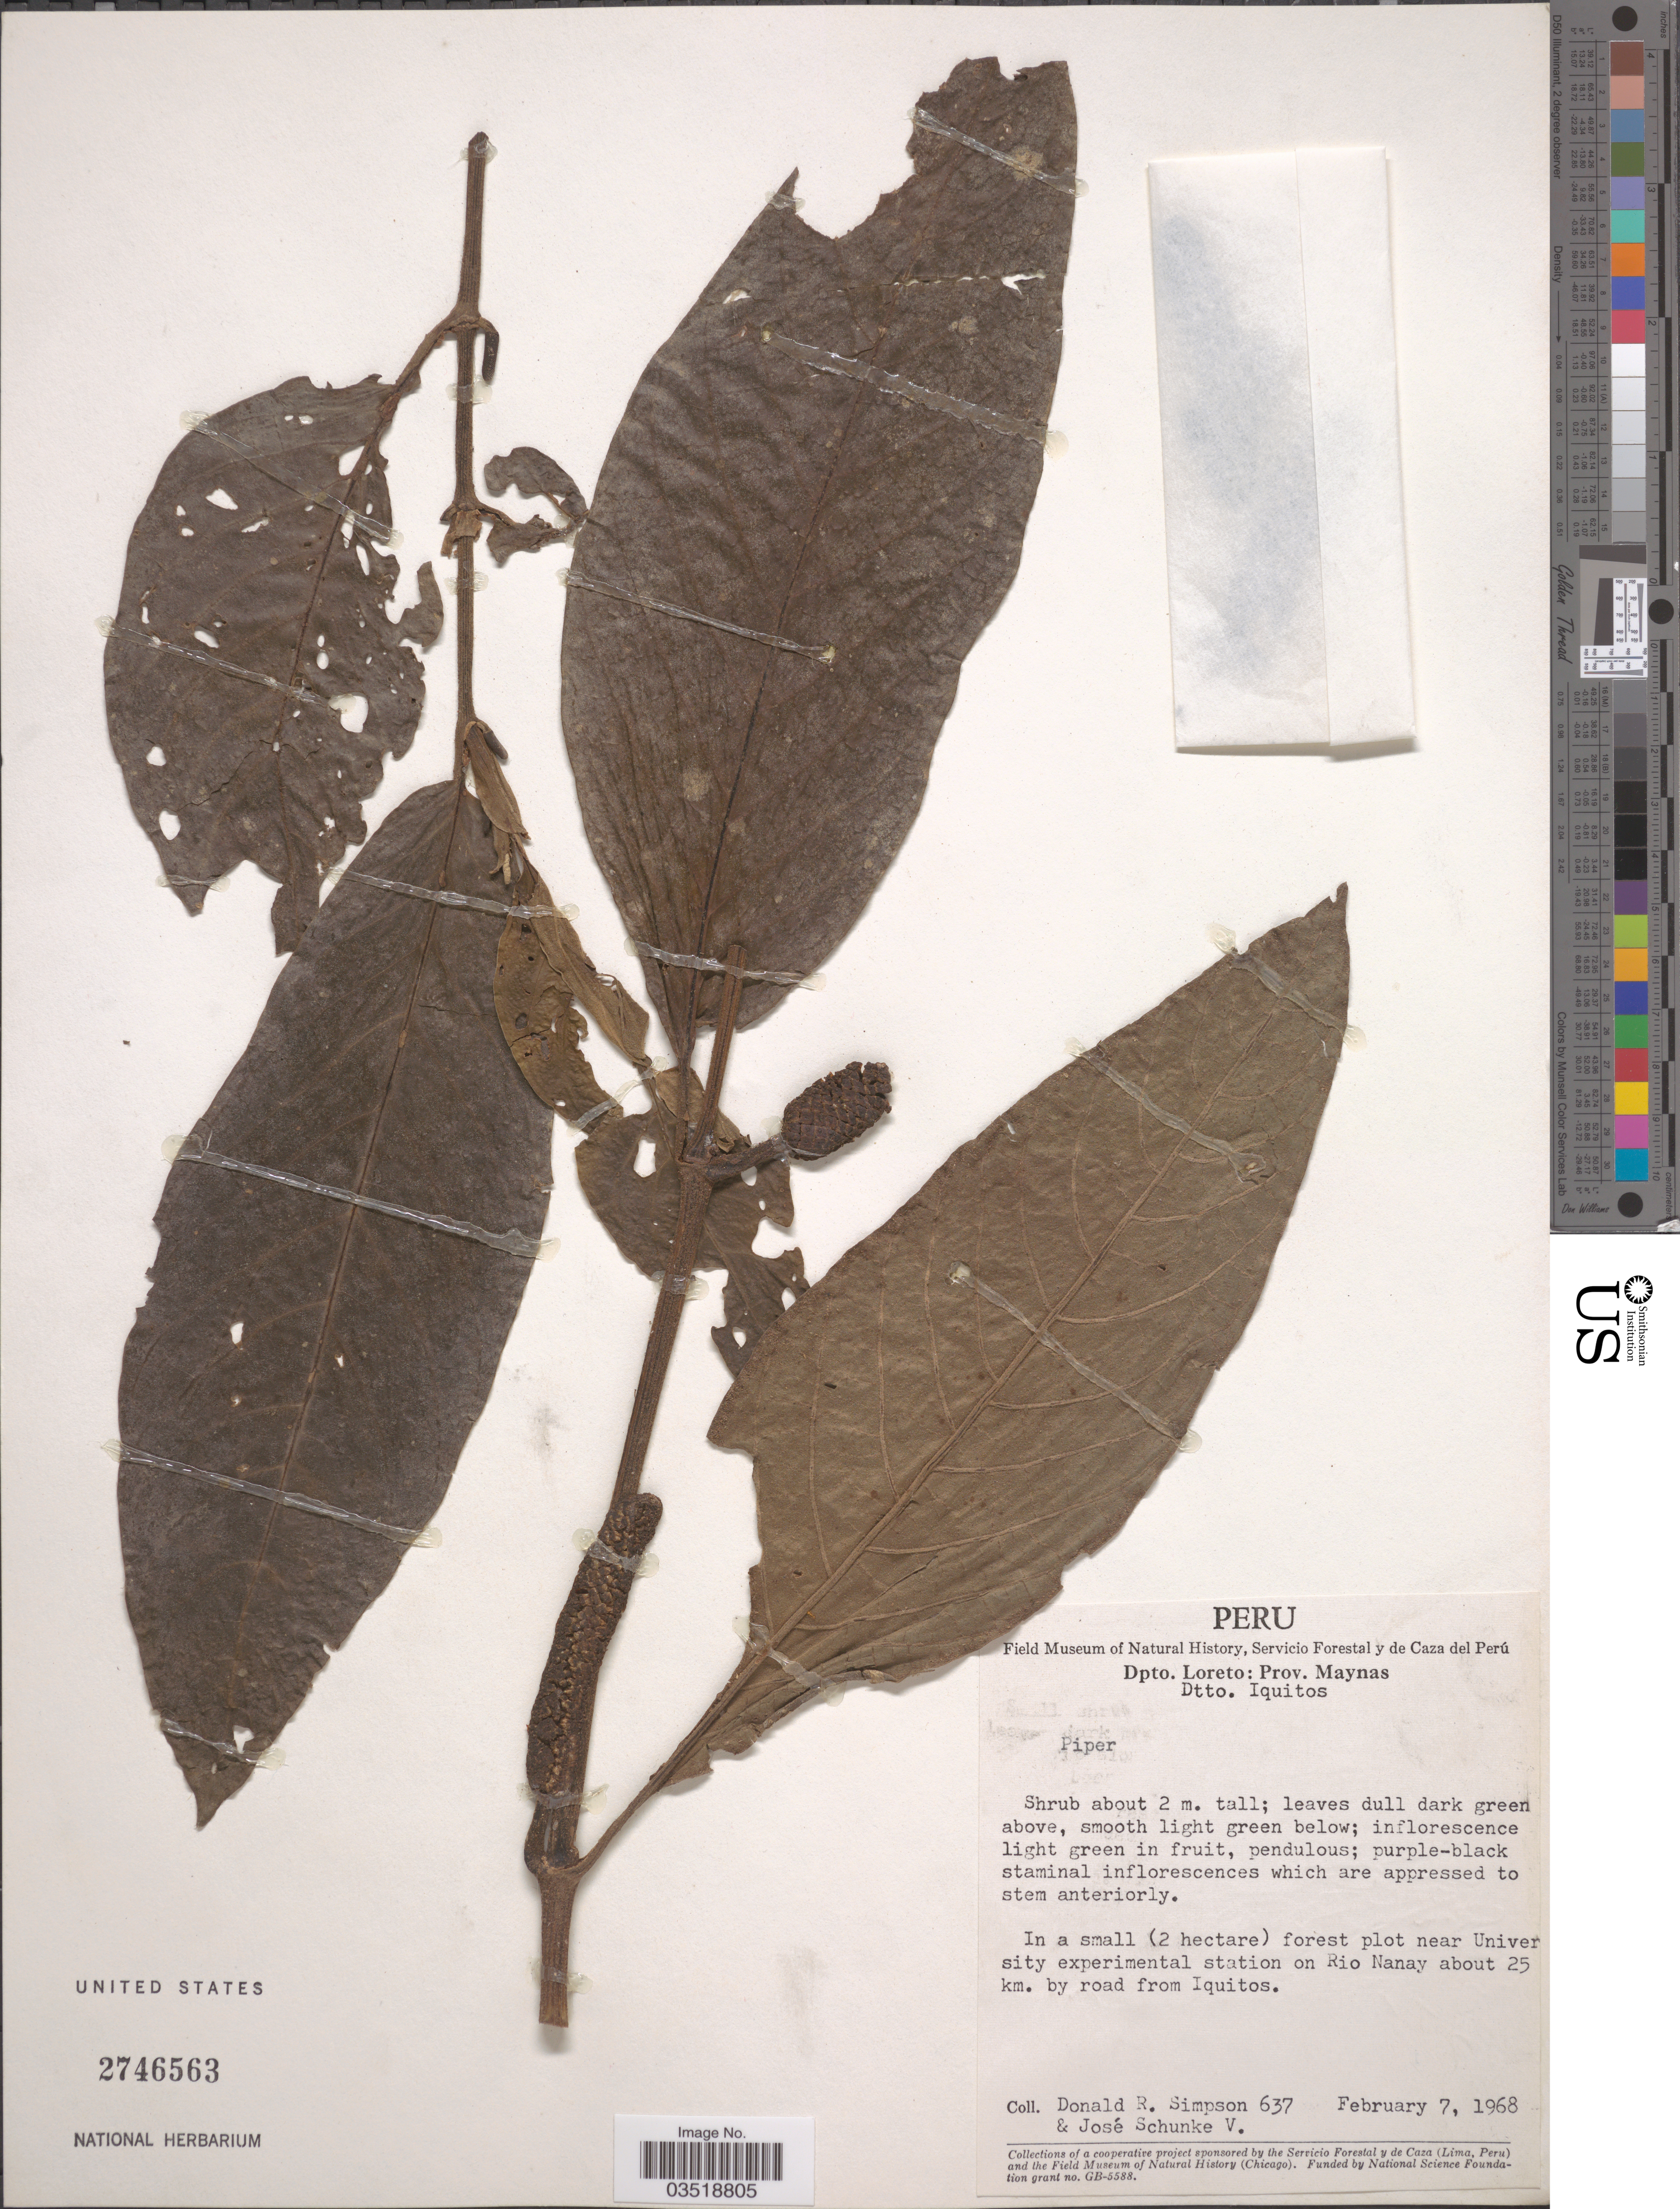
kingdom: Plantae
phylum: Tracheophyta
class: Magnoliopsida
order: Piperales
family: Piperaceae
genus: Piper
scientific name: Piper sp.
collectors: D. R. Simpson & J. Schunke Vigo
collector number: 637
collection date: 1968-02-07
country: Peru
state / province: Loreto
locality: Dpto. Loreto: Prov. Maynas. Dtto. Iquitos. Near University experimental station on Rio Nanay about 25 km. by road from Iquitos.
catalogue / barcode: US 2746563